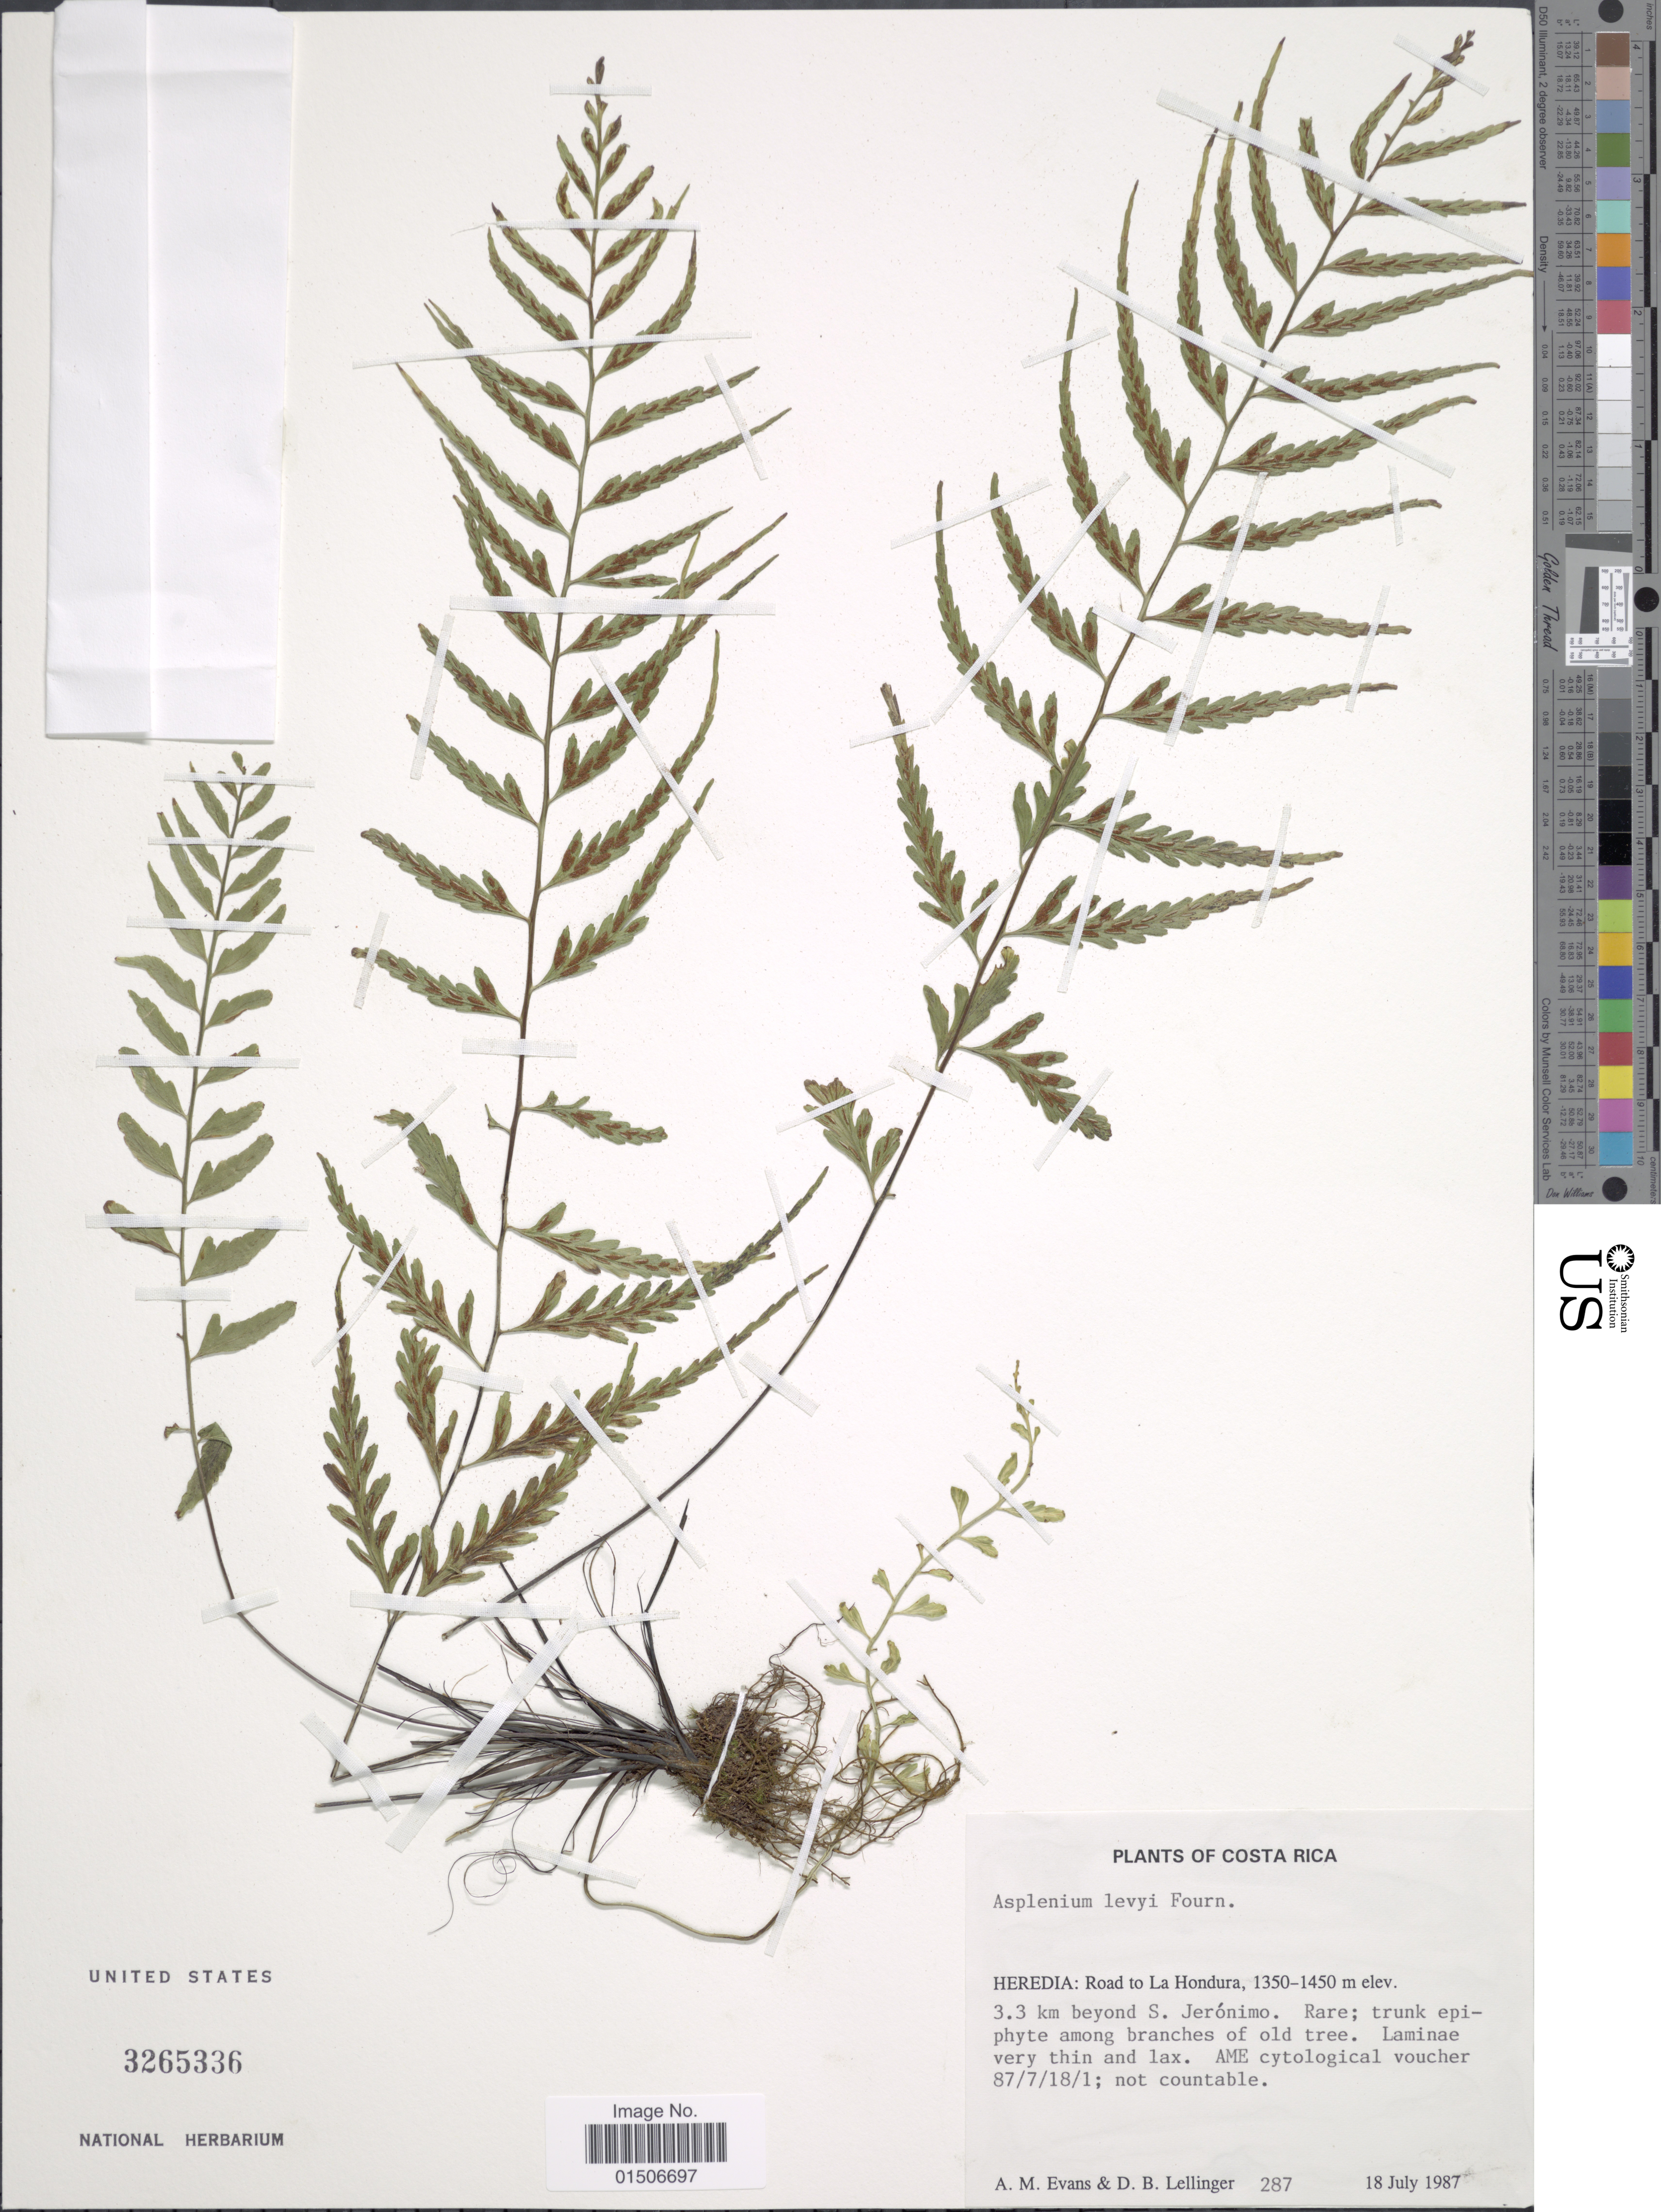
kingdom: Plantae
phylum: Tracheophyta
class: Polypodiopsida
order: Polypodiales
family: Aspleniaceae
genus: Asplenium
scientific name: Asplenium levyi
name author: E. Fourn.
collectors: A. M. Evans & D. B. Lellinger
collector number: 287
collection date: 1987-07-18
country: Costa Rica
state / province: Heredia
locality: Road to La Hondura, 3.3 km beyond S. Jerónimo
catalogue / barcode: US 3265336